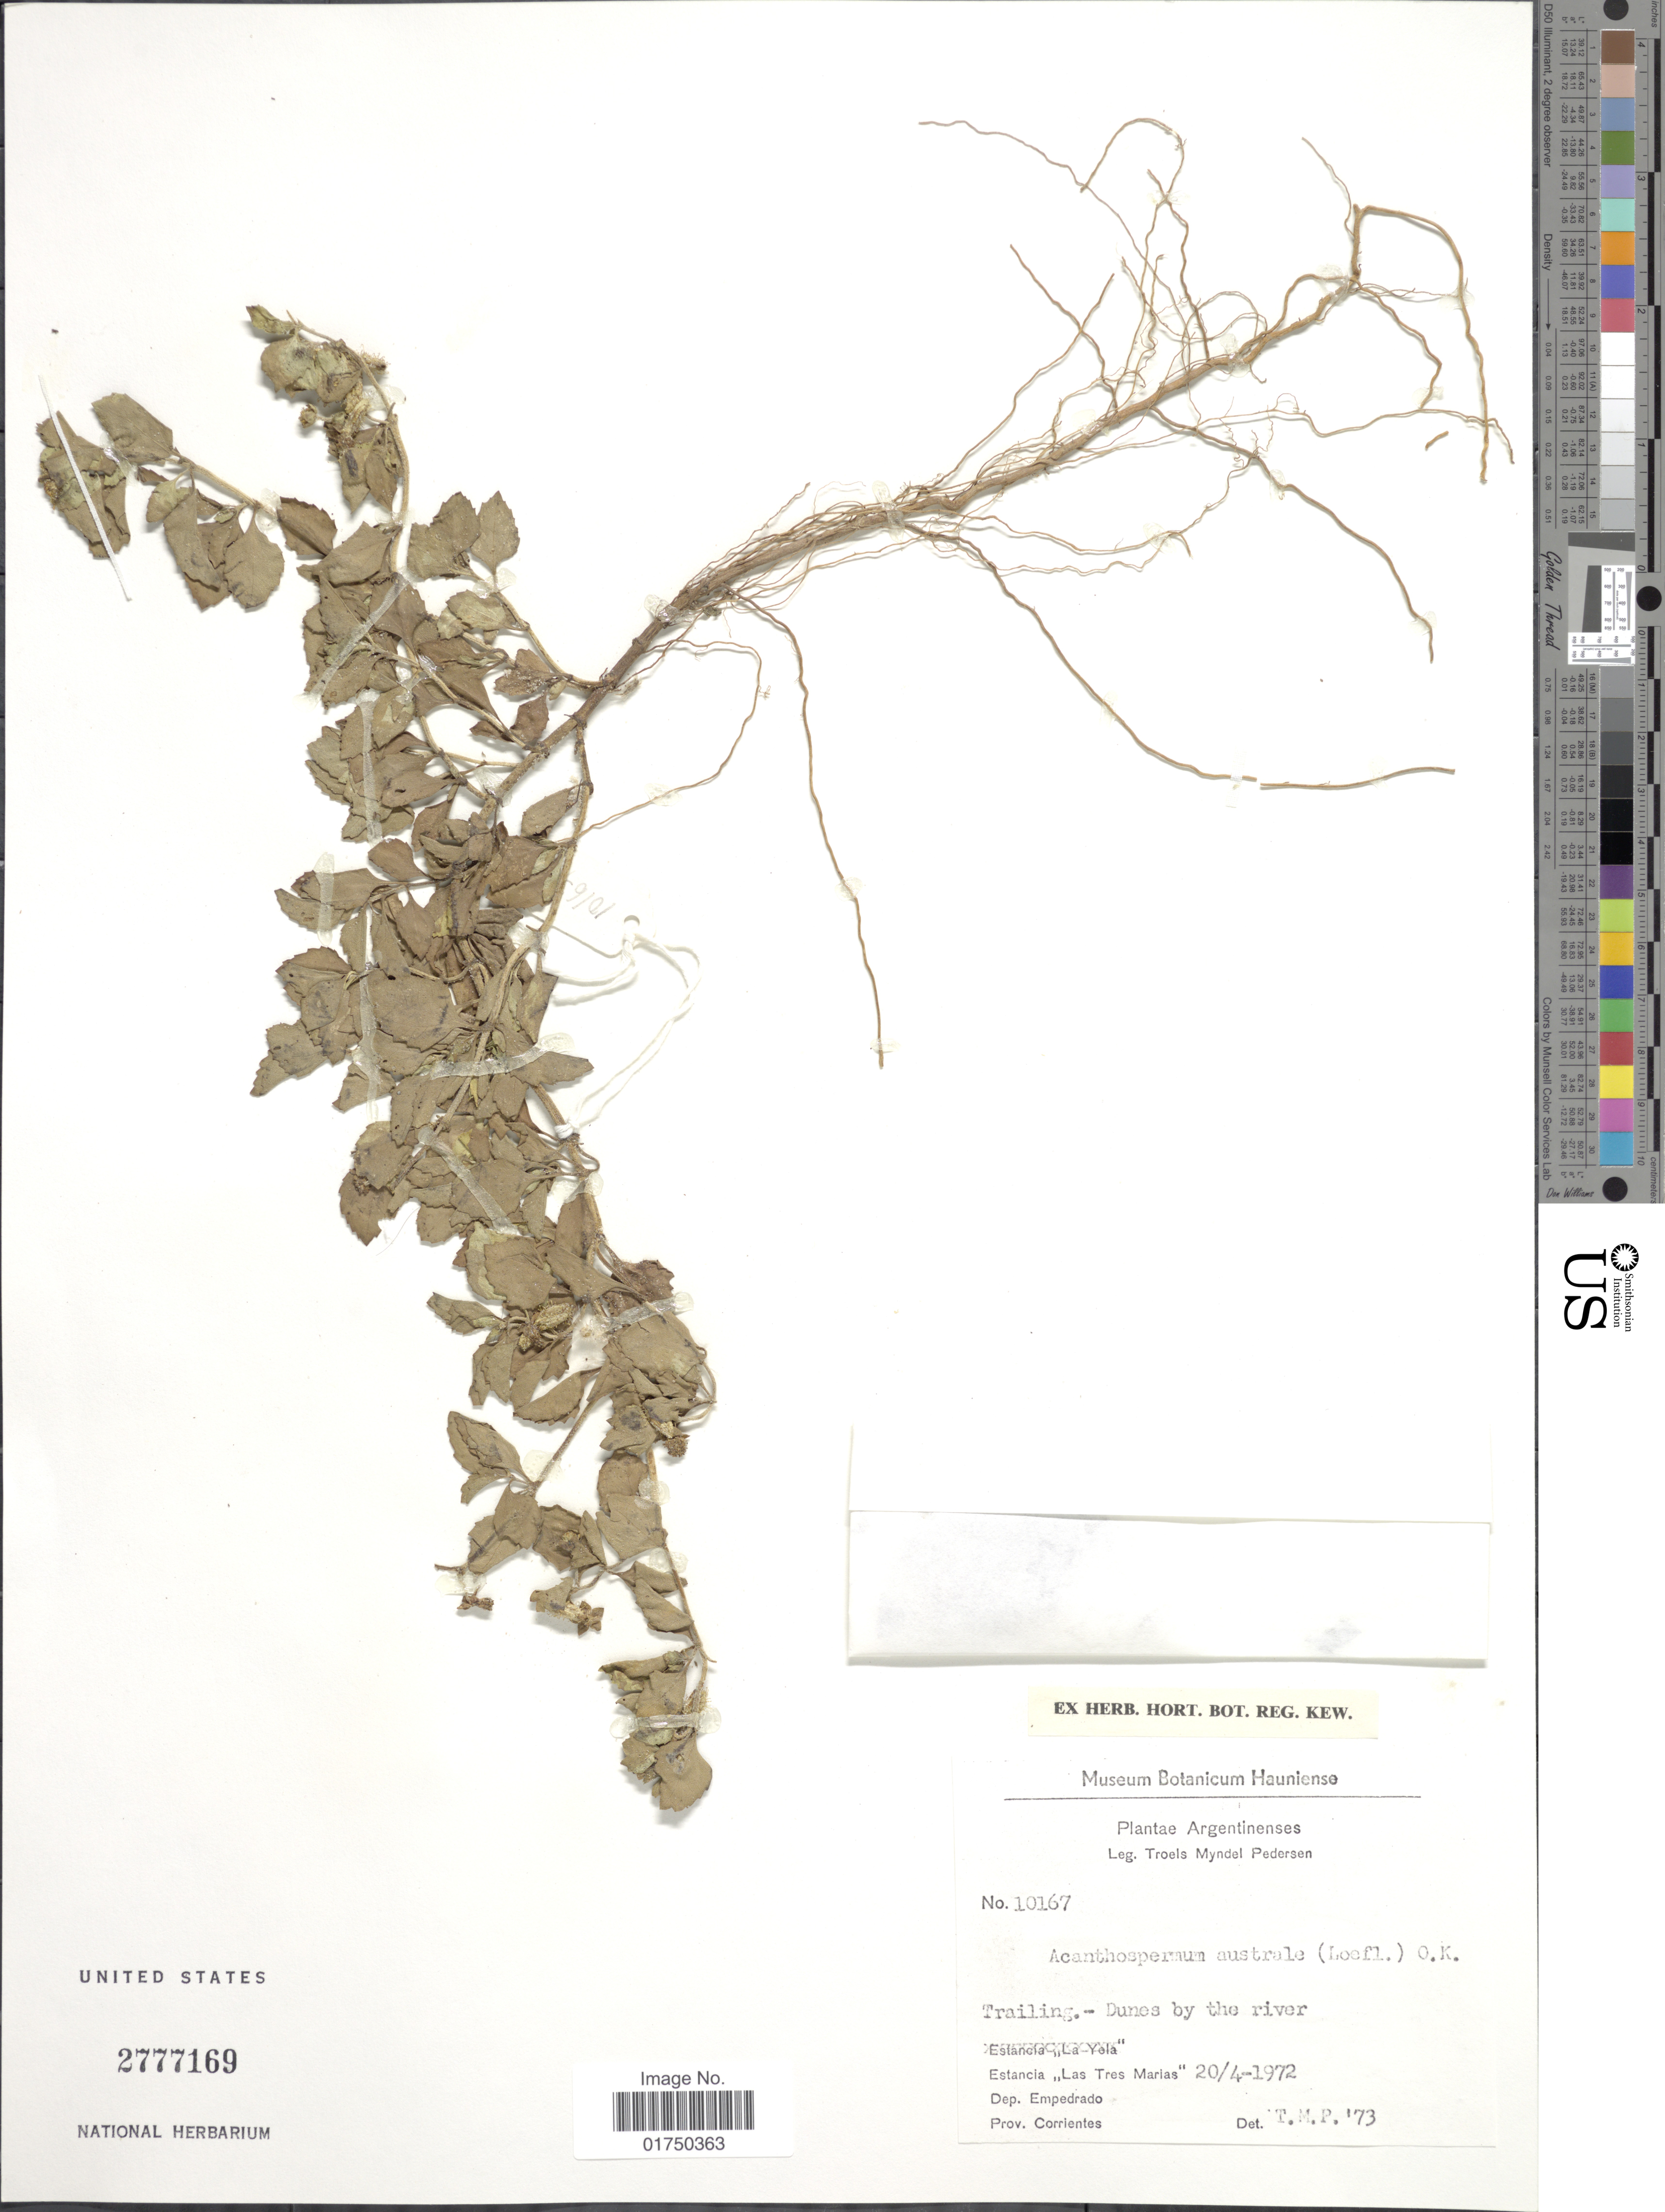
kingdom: Plantae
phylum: Tracheophyta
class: Magnoliopsida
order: Asterales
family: Asteraceae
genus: Acanthospermum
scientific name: Acanthospermum australe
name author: (Loefl.) Kuntze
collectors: T. Pederson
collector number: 10167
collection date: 1972-04-20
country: Argentina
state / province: Corrientes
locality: Estancia "Las Tres Maria". Dep. Empedrado. Prov. Corrientes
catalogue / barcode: US 2777169